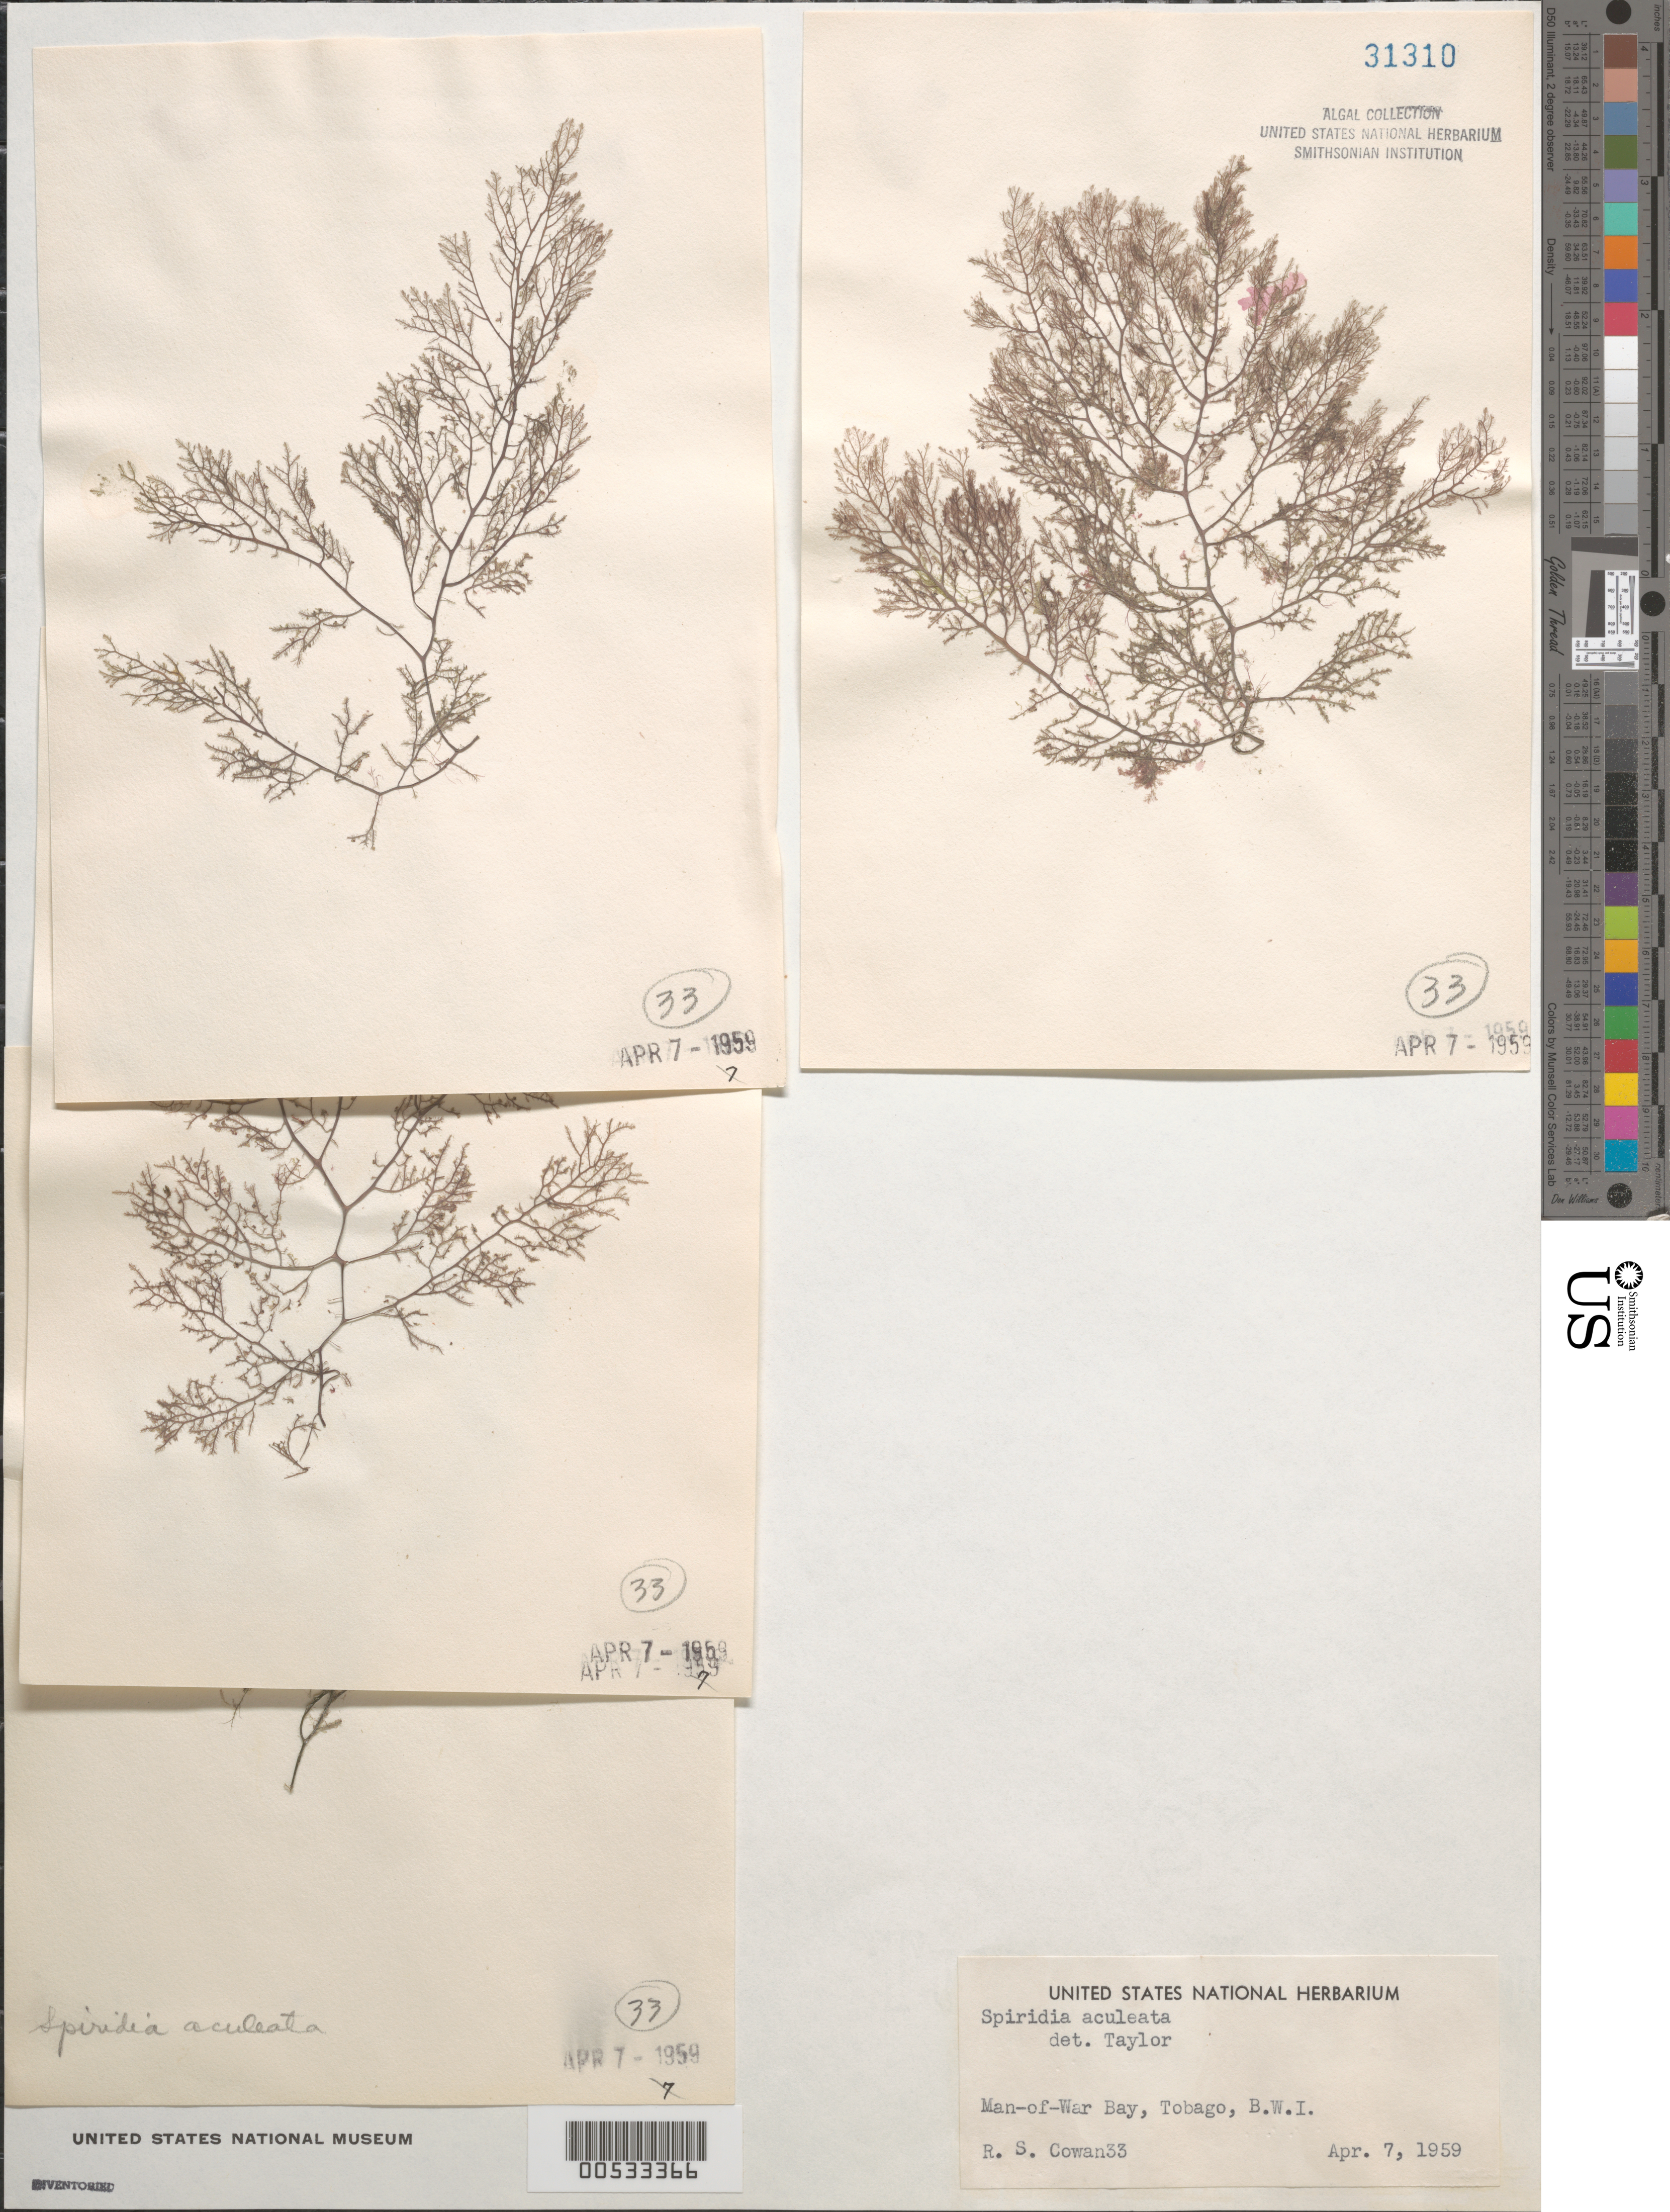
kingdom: Plantae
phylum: Rhodophyta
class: Florideophyceae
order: Ceramiales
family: Spyridiaceae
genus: Spyridia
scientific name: Spyridia aculeata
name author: (C. Agardh ex Decne.) Kütz.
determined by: Taylor, William R.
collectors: R. S. Cowan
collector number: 33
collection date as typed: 07 Apr 1959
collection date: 1959-04-07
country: Trinidad and Tobago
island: Tobago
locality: Man-of-War Bay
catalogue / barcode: US 31310